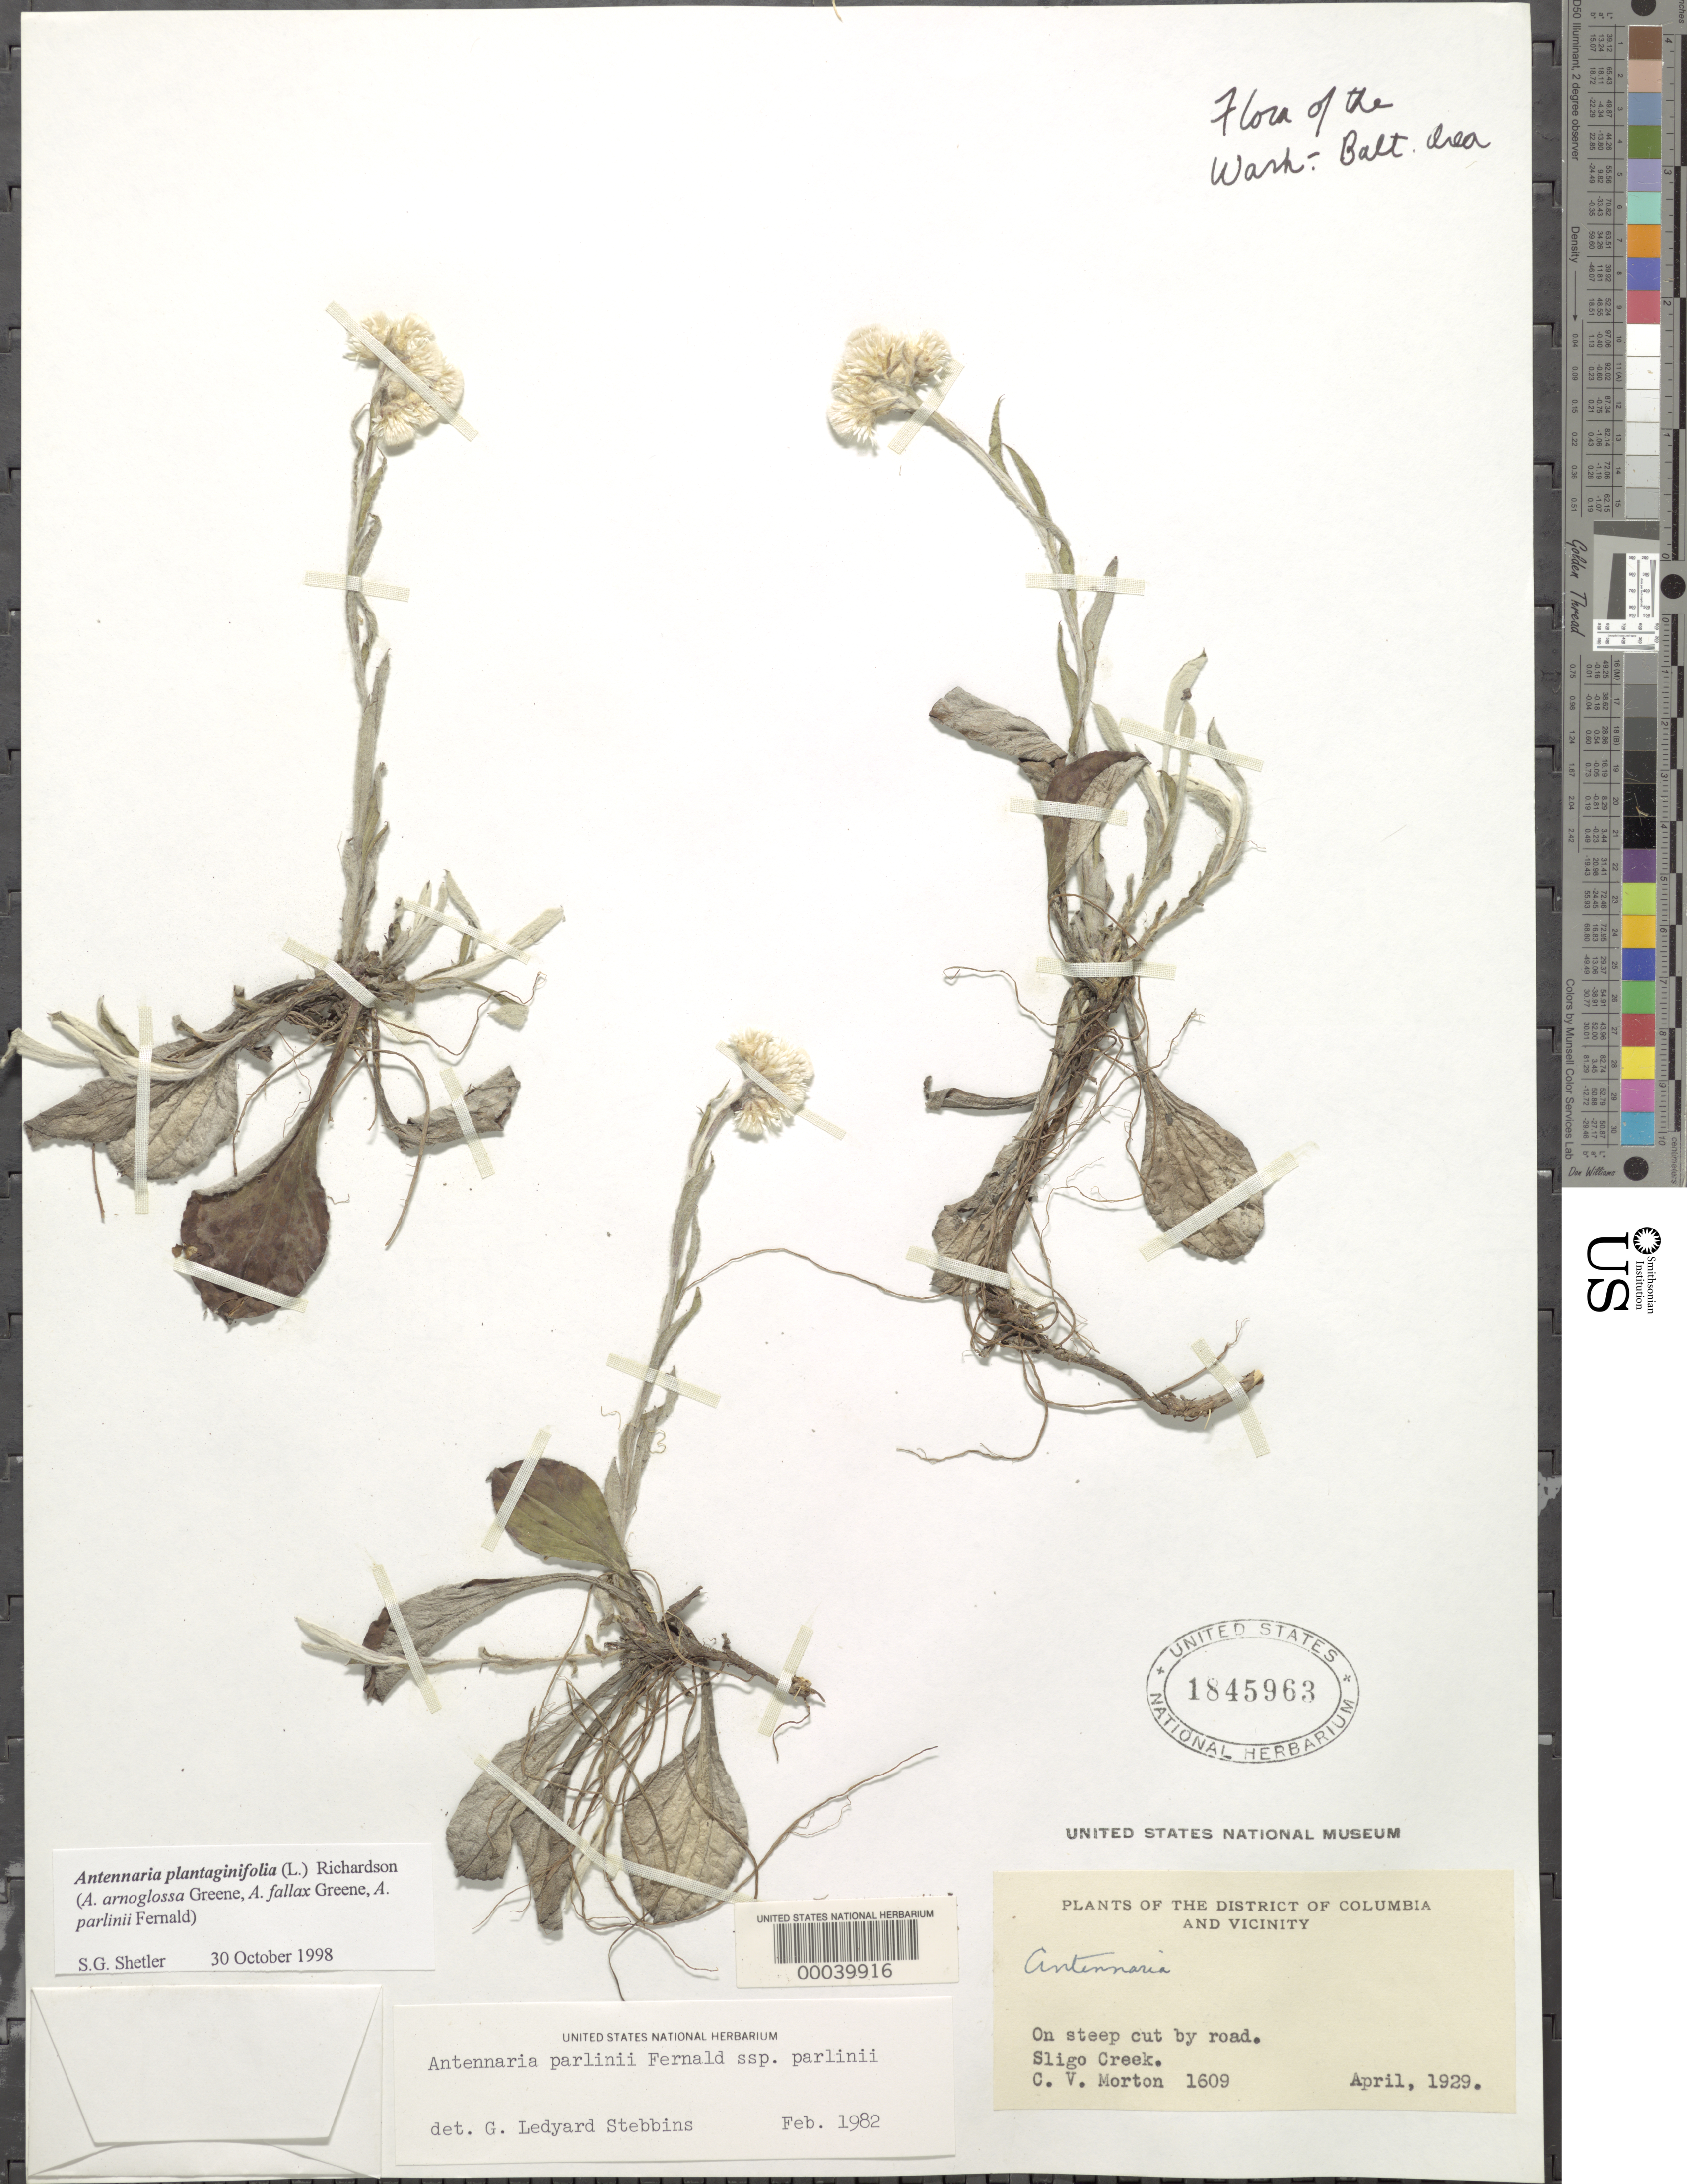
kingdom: Plantae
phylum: Tracheophyta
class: Magnoliopsida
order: Asterales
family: Asteraceae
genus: Antennaria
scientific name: Antennaria plantaginifolia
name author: (L.) Richardson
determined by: Stebbins, G. L.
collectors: C. V. Morton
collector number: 1602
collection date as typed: Apr 1929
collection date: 1929-04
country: United States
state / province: Maryland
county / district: Prince George's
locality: Sligo Creek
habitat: Steep cut by road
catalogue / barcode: US 1845963